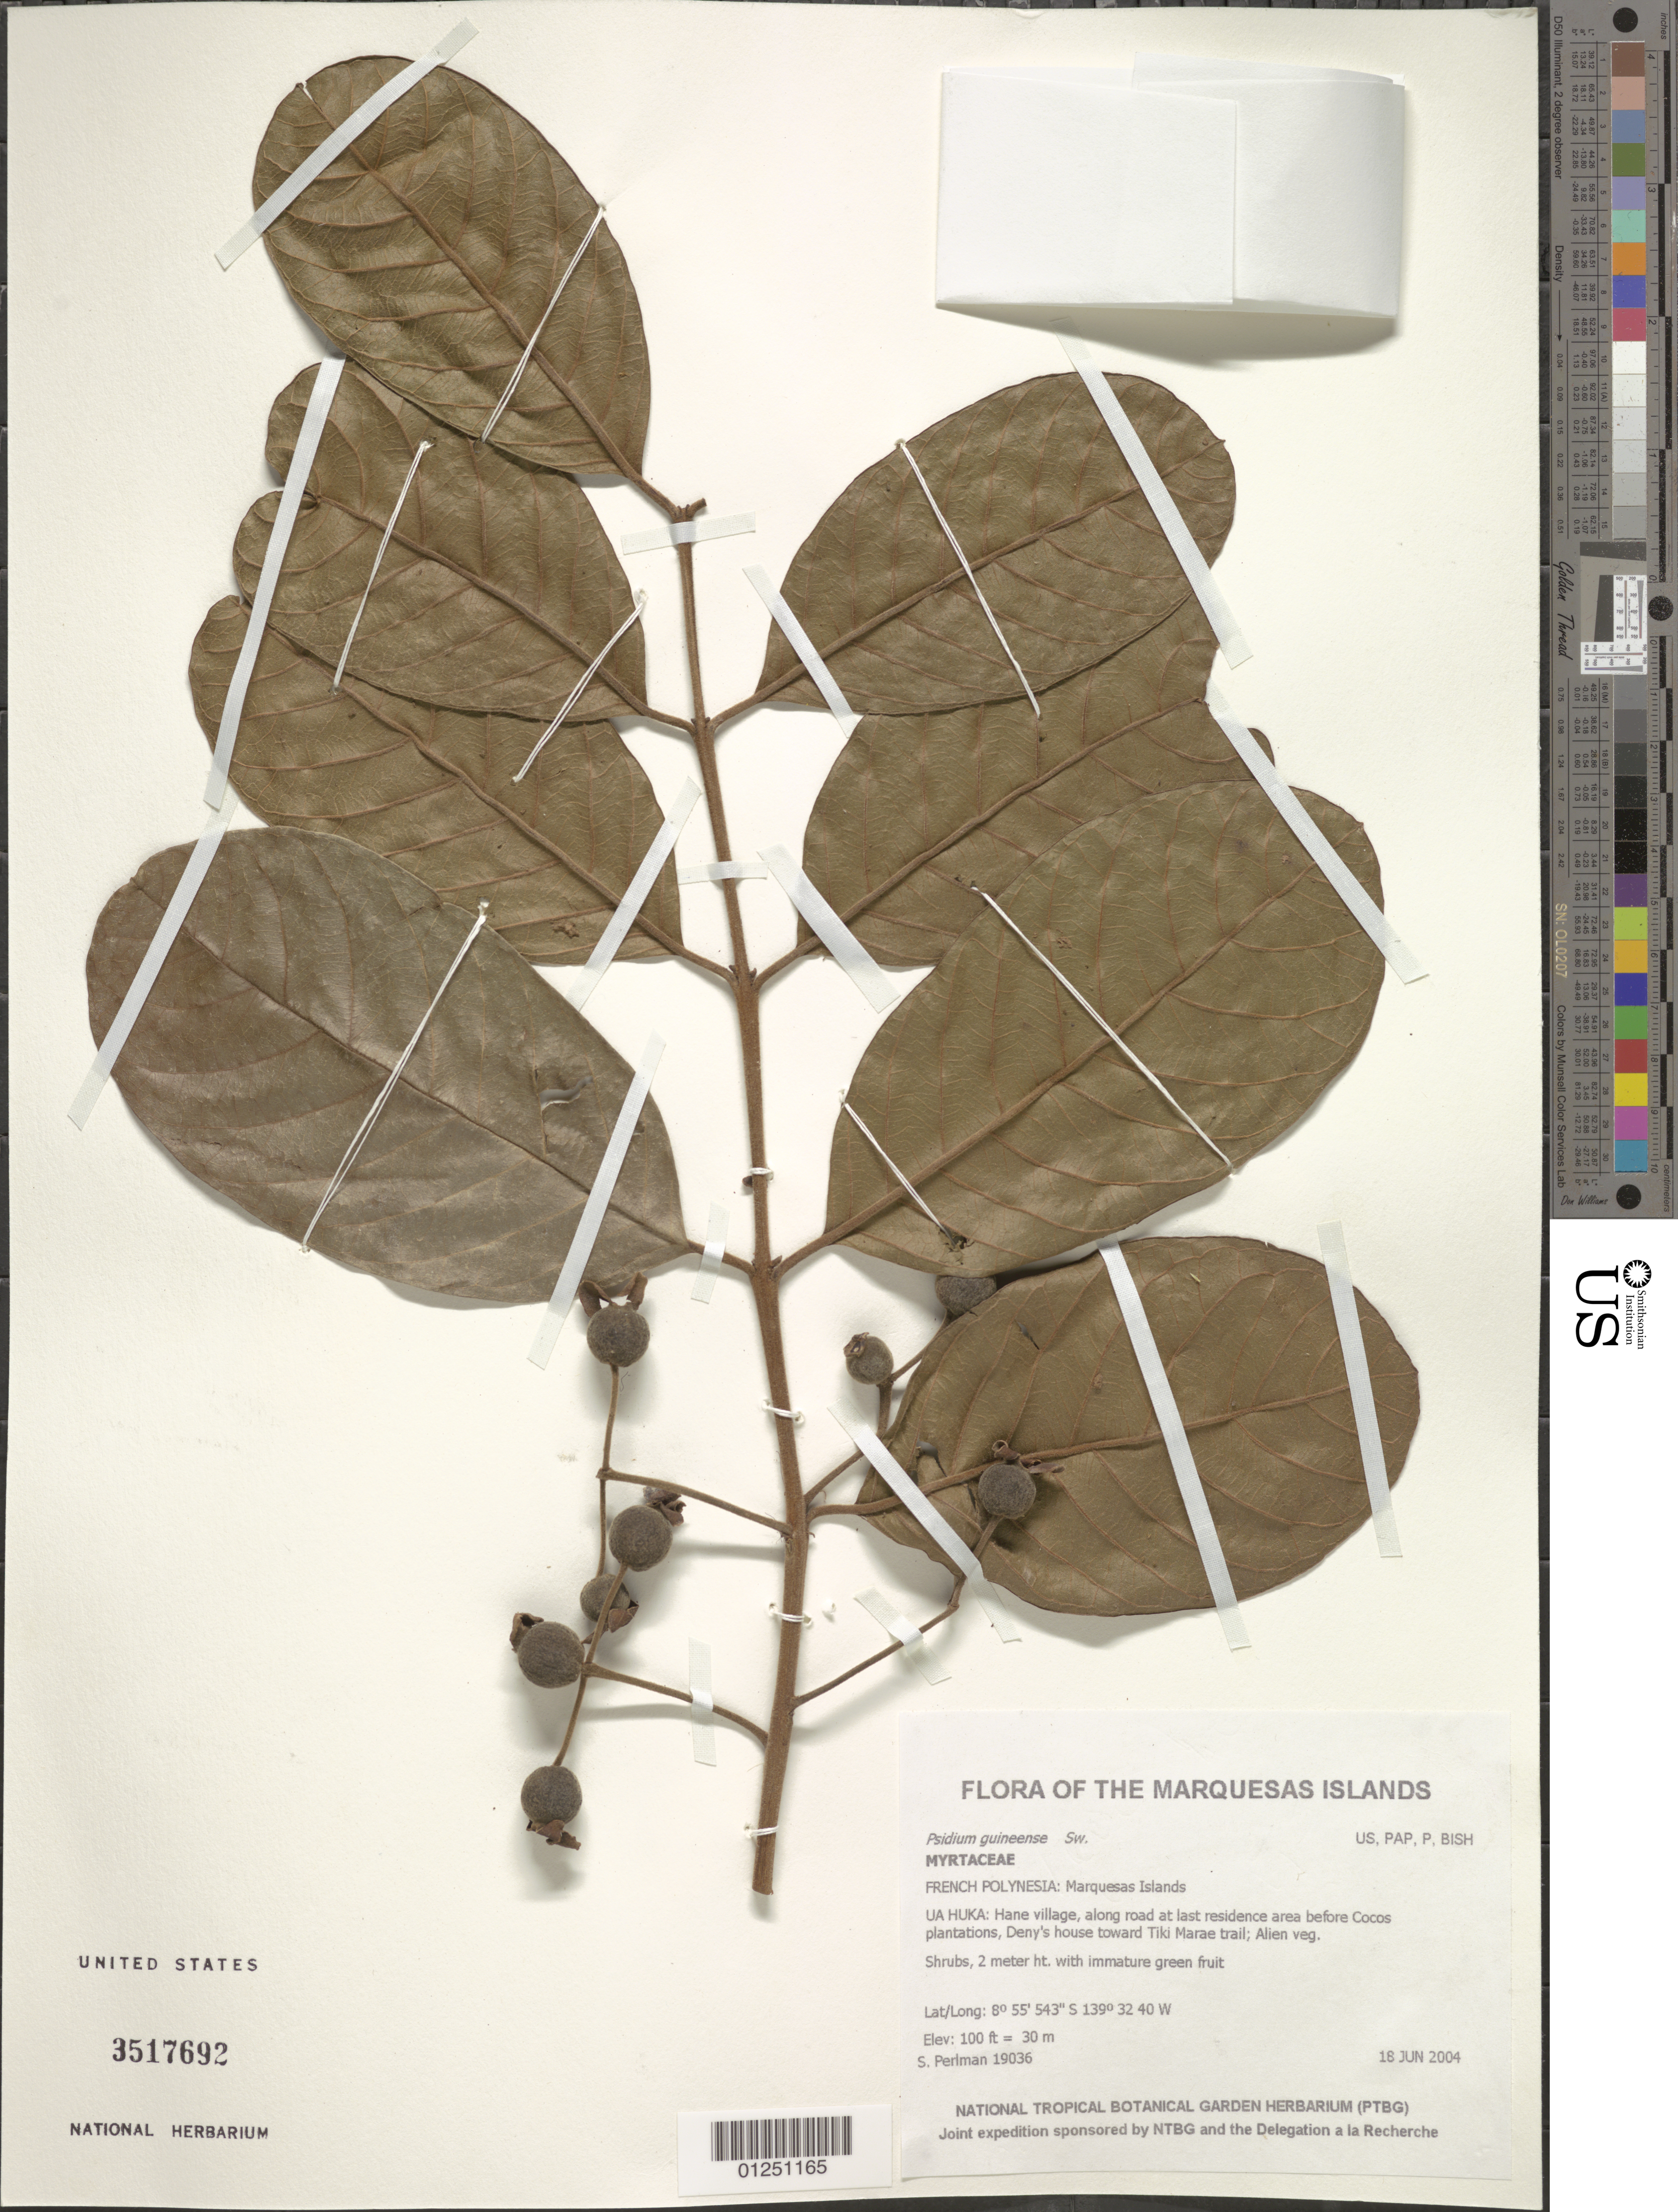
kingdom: Plantae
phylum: Tracheophyta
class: Magnoliopsida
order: Myrtales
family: Myrtaceae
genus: Psidium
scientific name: Psidium guineense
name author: Sw.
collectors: S. Perlman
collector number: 19036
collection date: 2004-06-18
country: French Polynesia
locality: Marquesas Islands. UA HUKA: Hane village, along road at last residence area before Cocos plantations, Deny's house toward Tiki Marae trail; Alien veg.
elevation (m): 30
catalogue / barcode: US 3517692